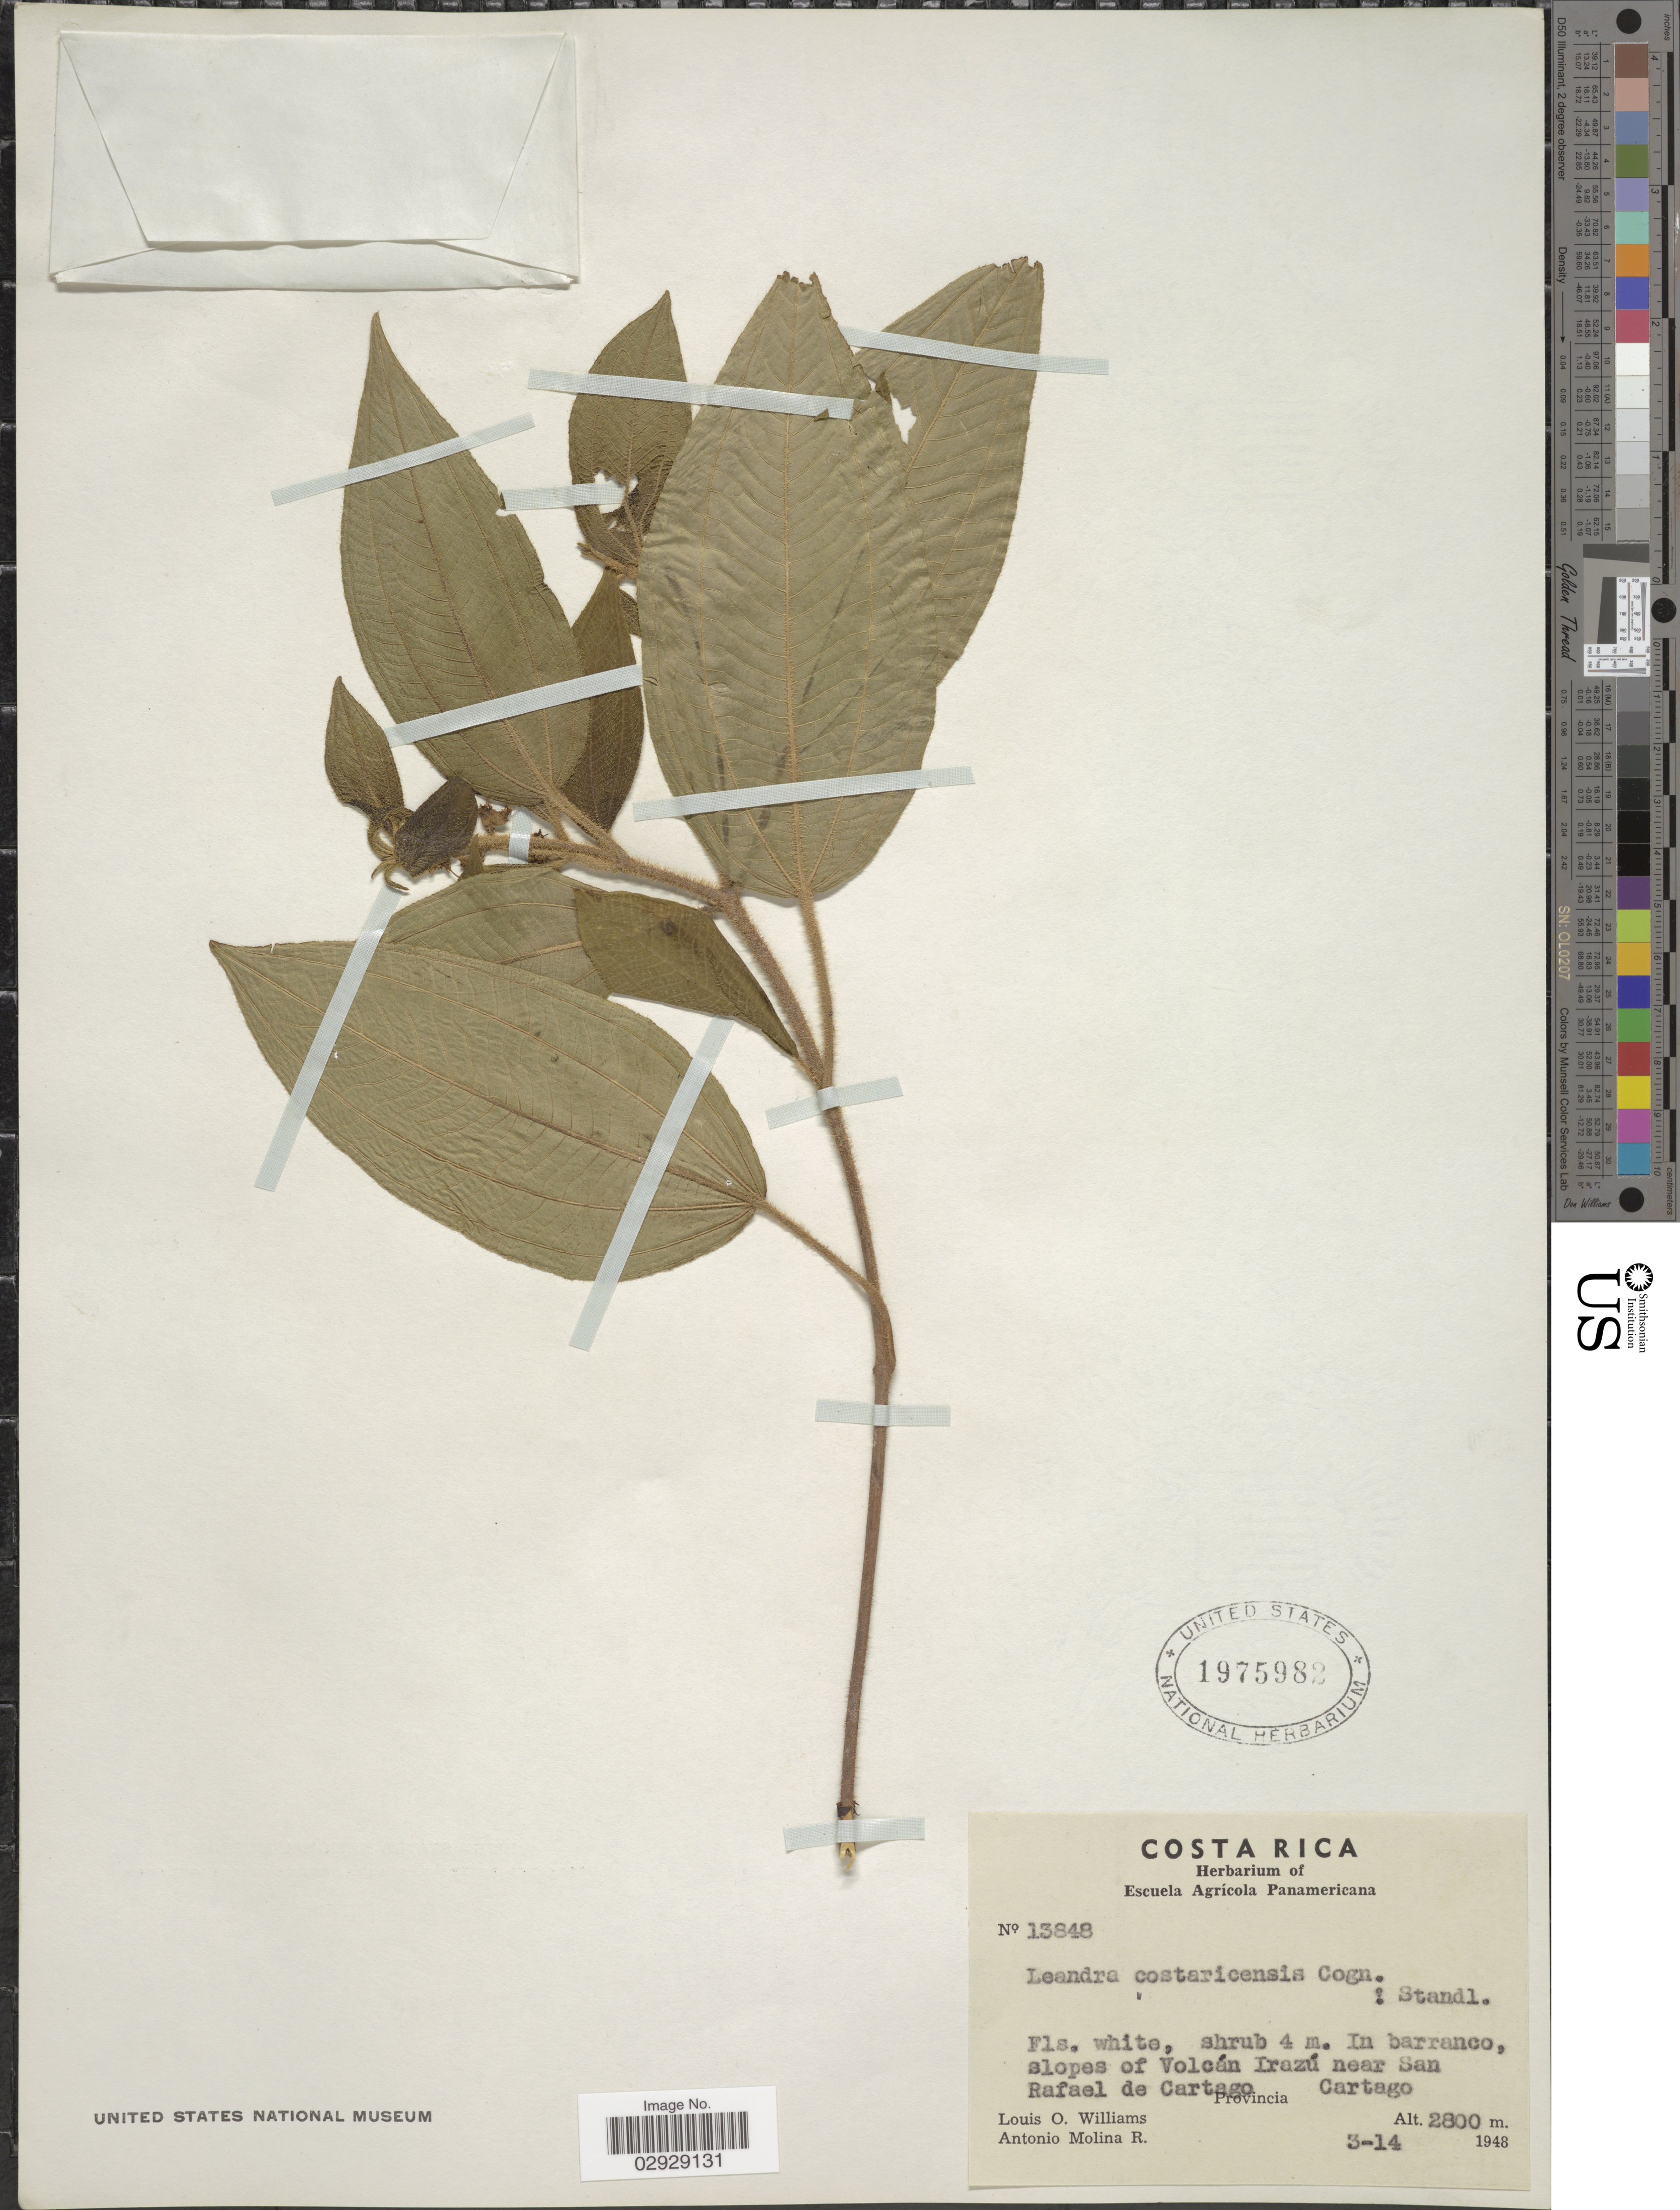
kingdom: Plantae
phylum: Tracheophyta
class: Magnoliopsida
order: Myrtales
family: Melastomataceae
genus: Leandra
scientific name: Leandra costaricensis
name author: Cogn.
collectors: L. O. Williams & A. Molina R.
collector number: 13848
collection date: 1948-03-14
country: Costa Rica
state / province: Cartago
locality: Slopes of Volcán Irazú near San Rafael de Cartago.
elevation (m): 2800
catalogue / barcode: US 1975982